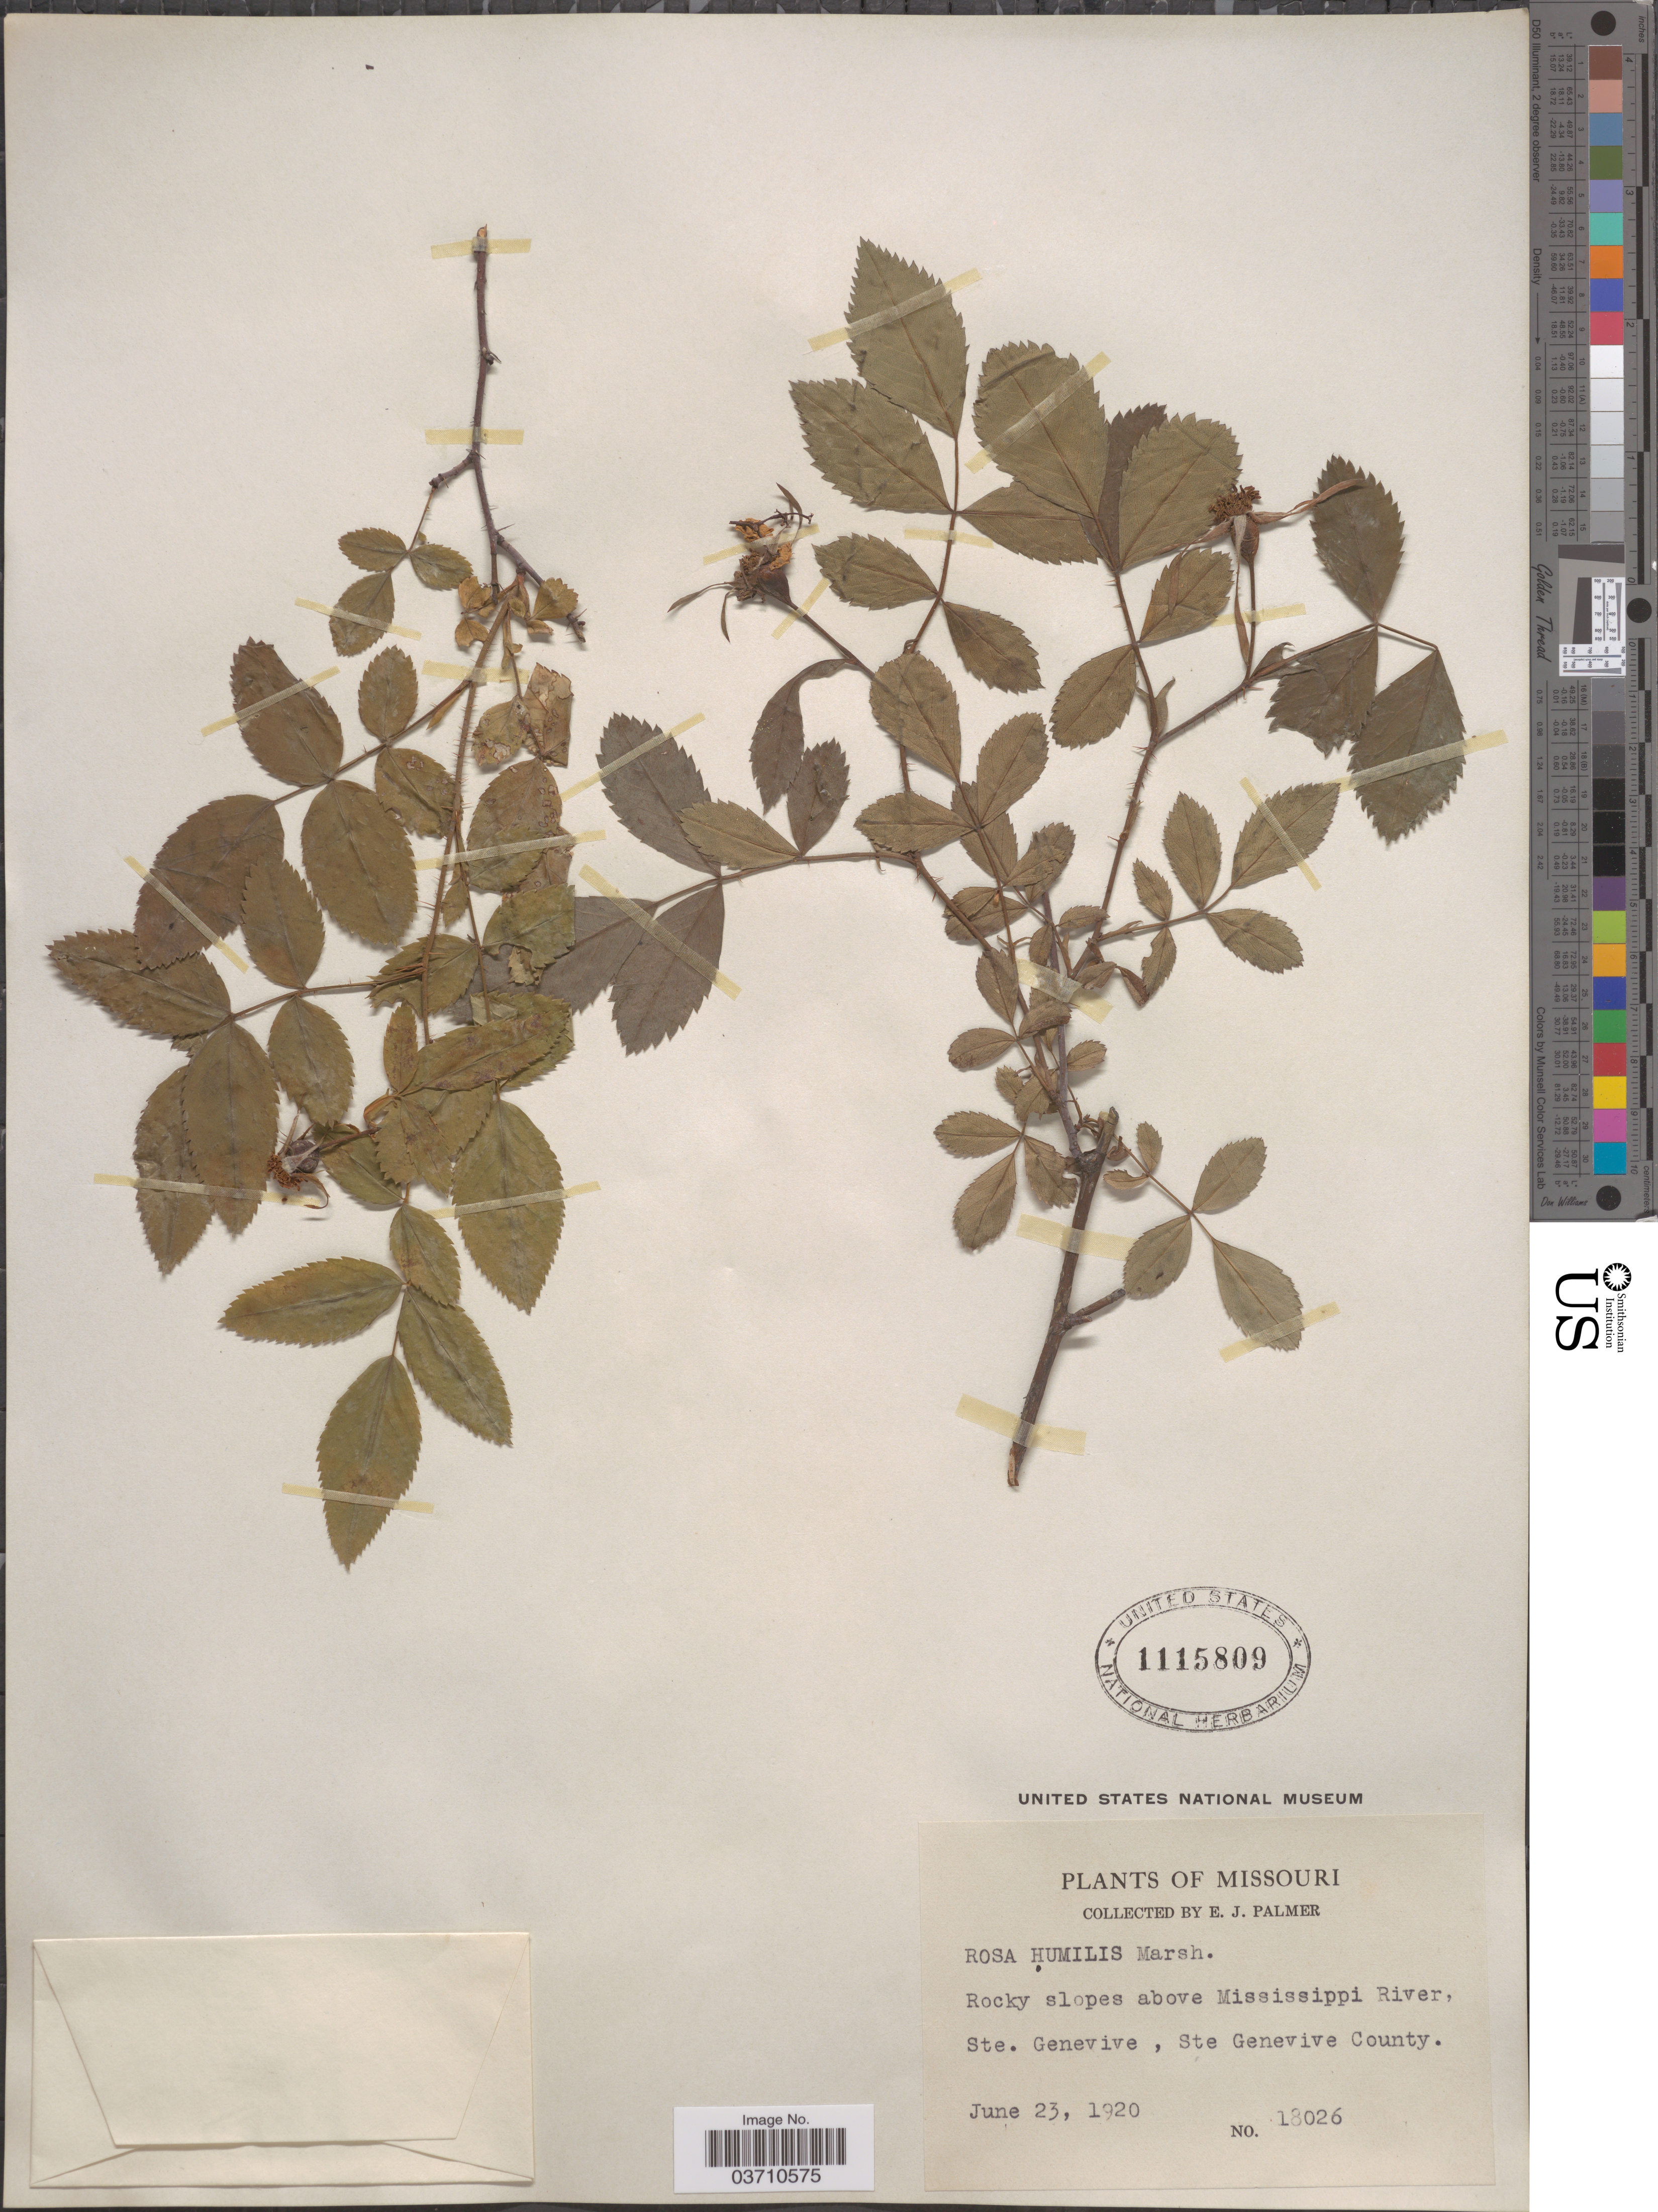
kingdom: Plantae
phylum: Tracheophyta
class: Magnoliopsida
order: Rosales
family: Rosaceae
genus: Rosa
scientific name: Rosa humilis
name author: Marshall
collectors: E. J. Palmer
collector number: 18026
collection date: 1920-06-23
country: United States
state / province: Missouri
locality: Rocky slopes above Mississippi River, Ste. Genevive, Ste Genevive County.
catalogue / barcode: US 1115809